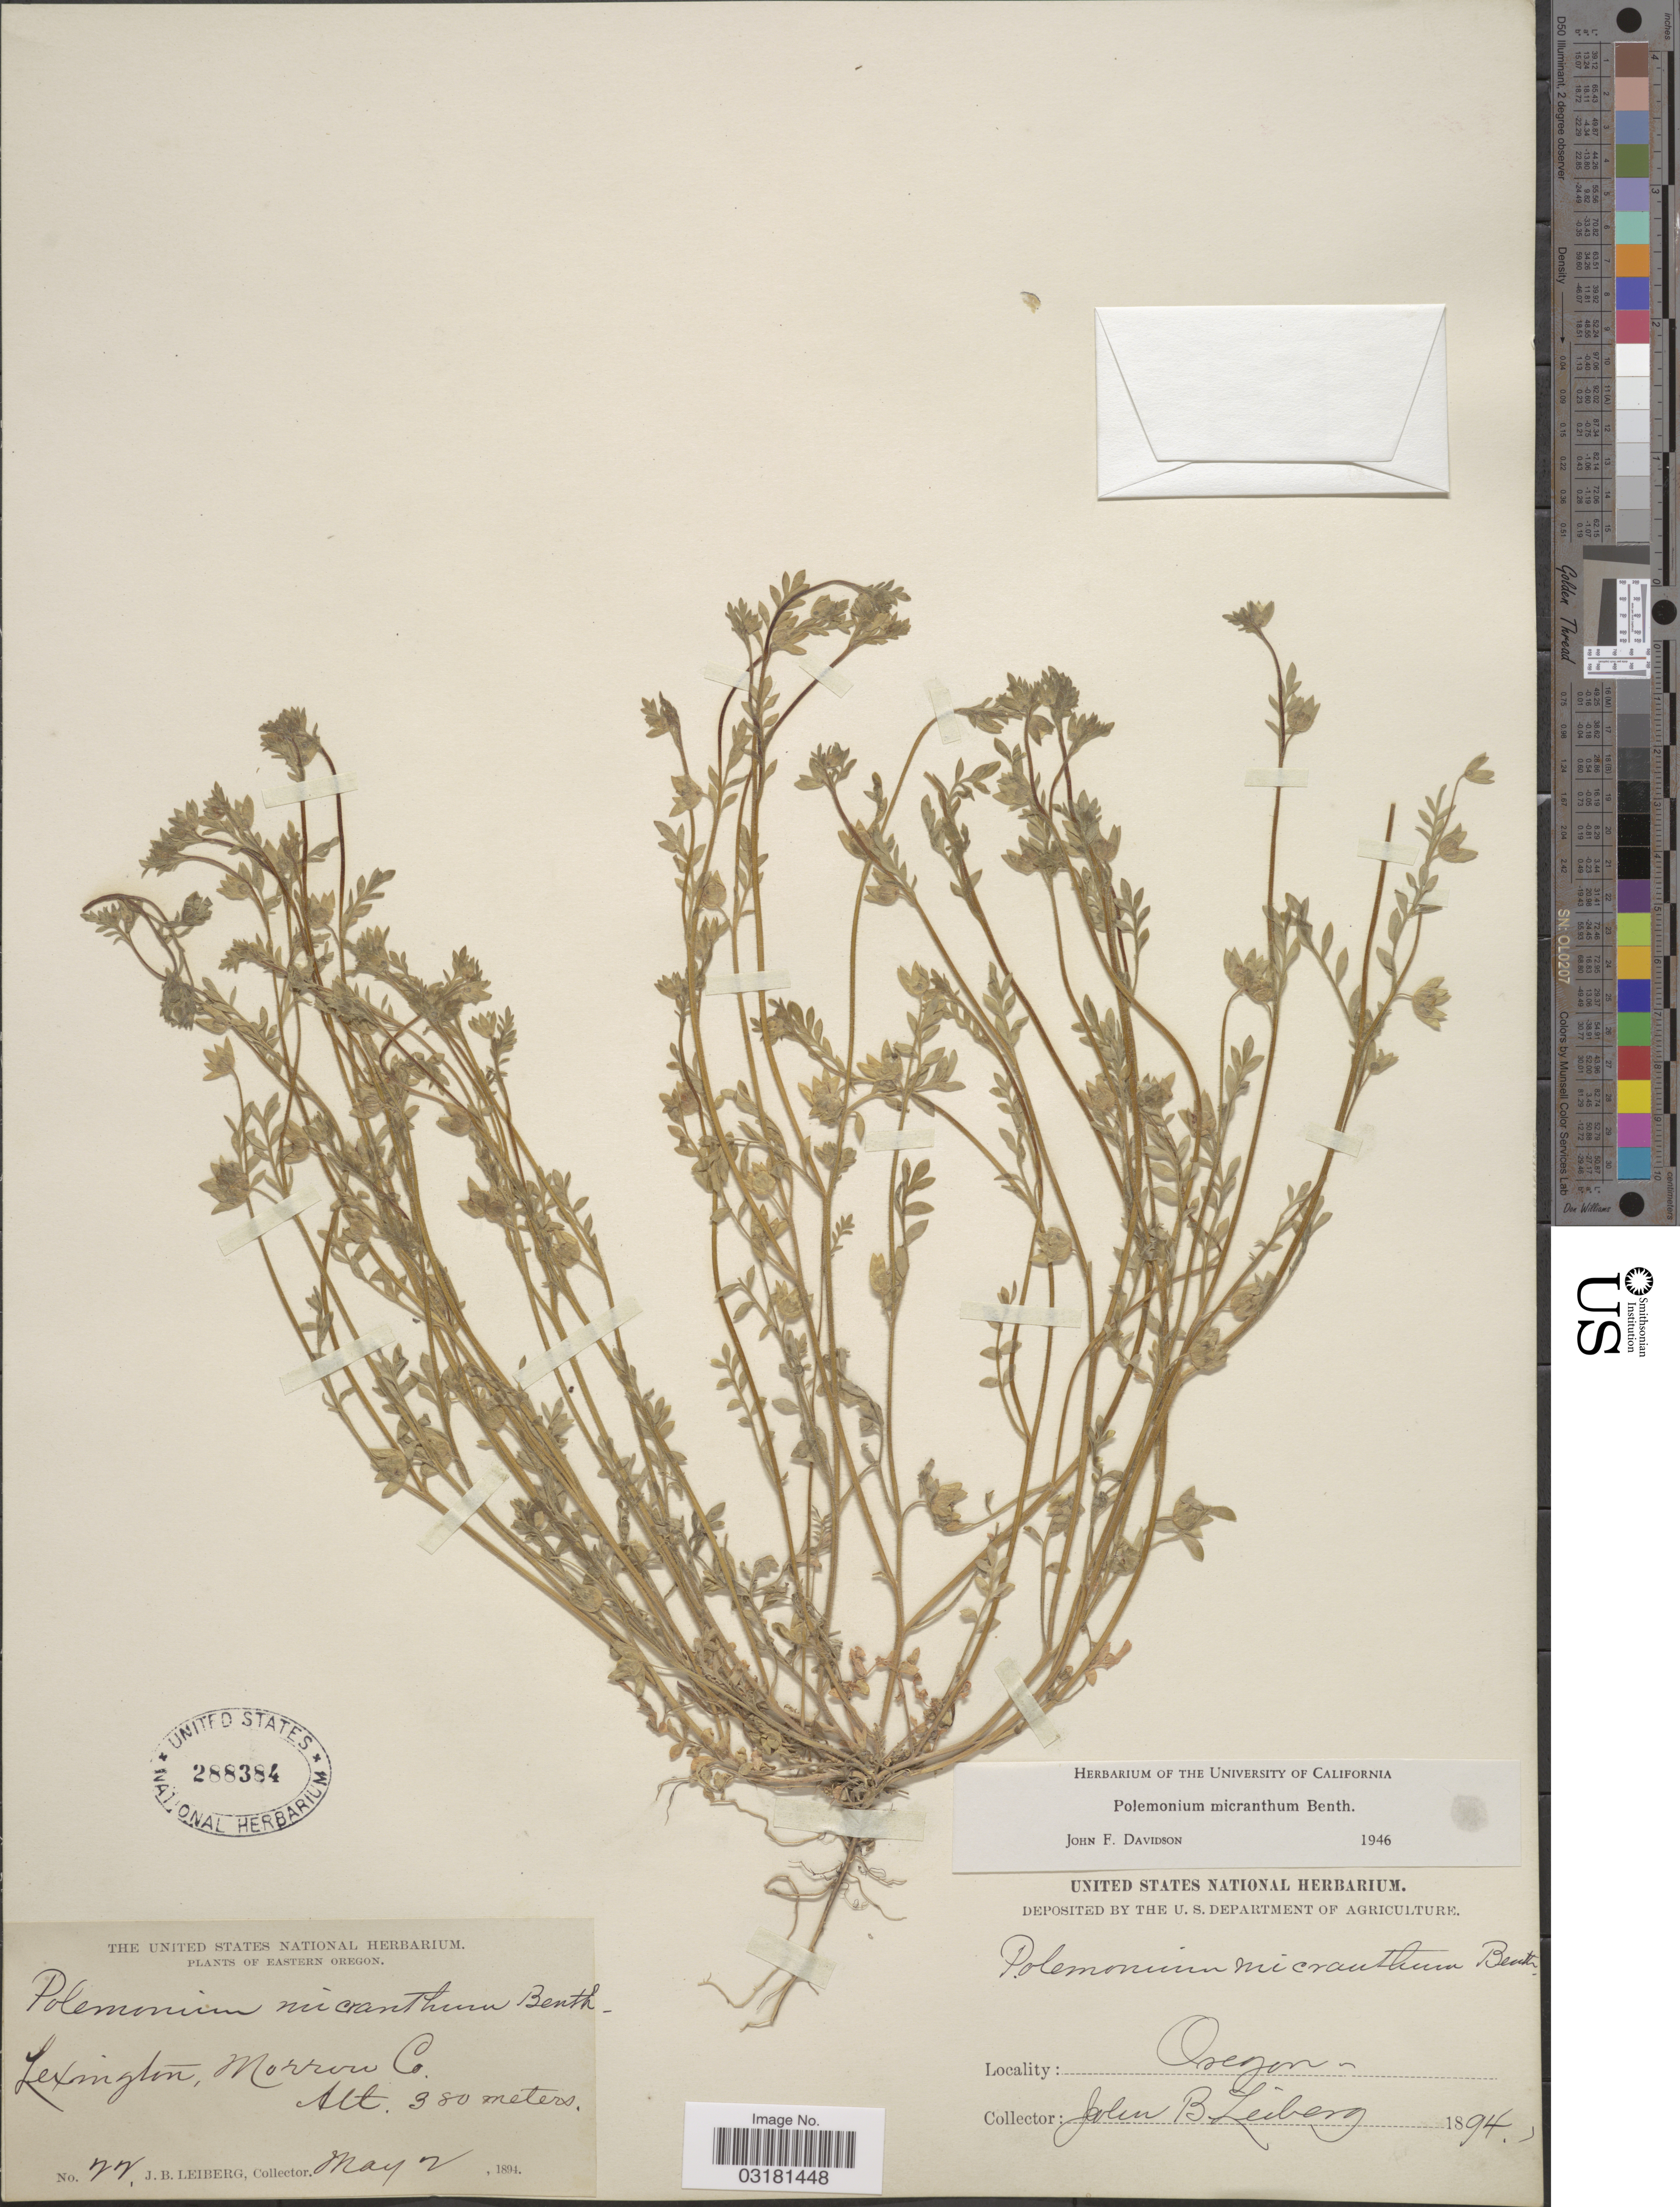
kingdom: Plantae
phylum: Tracheophyta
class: Magnoliopsida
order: Ericales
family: Polemoniaceae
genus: Polemonium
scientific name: Polemonium micranthum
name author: Benth.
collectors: J. B. Leiberg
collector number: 22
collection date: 1894-05-02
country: United States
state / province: Oregon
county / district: Morrow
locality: Eastern Oregon. Lexington, Morrow Co.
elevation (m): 380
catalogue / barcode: US 288384